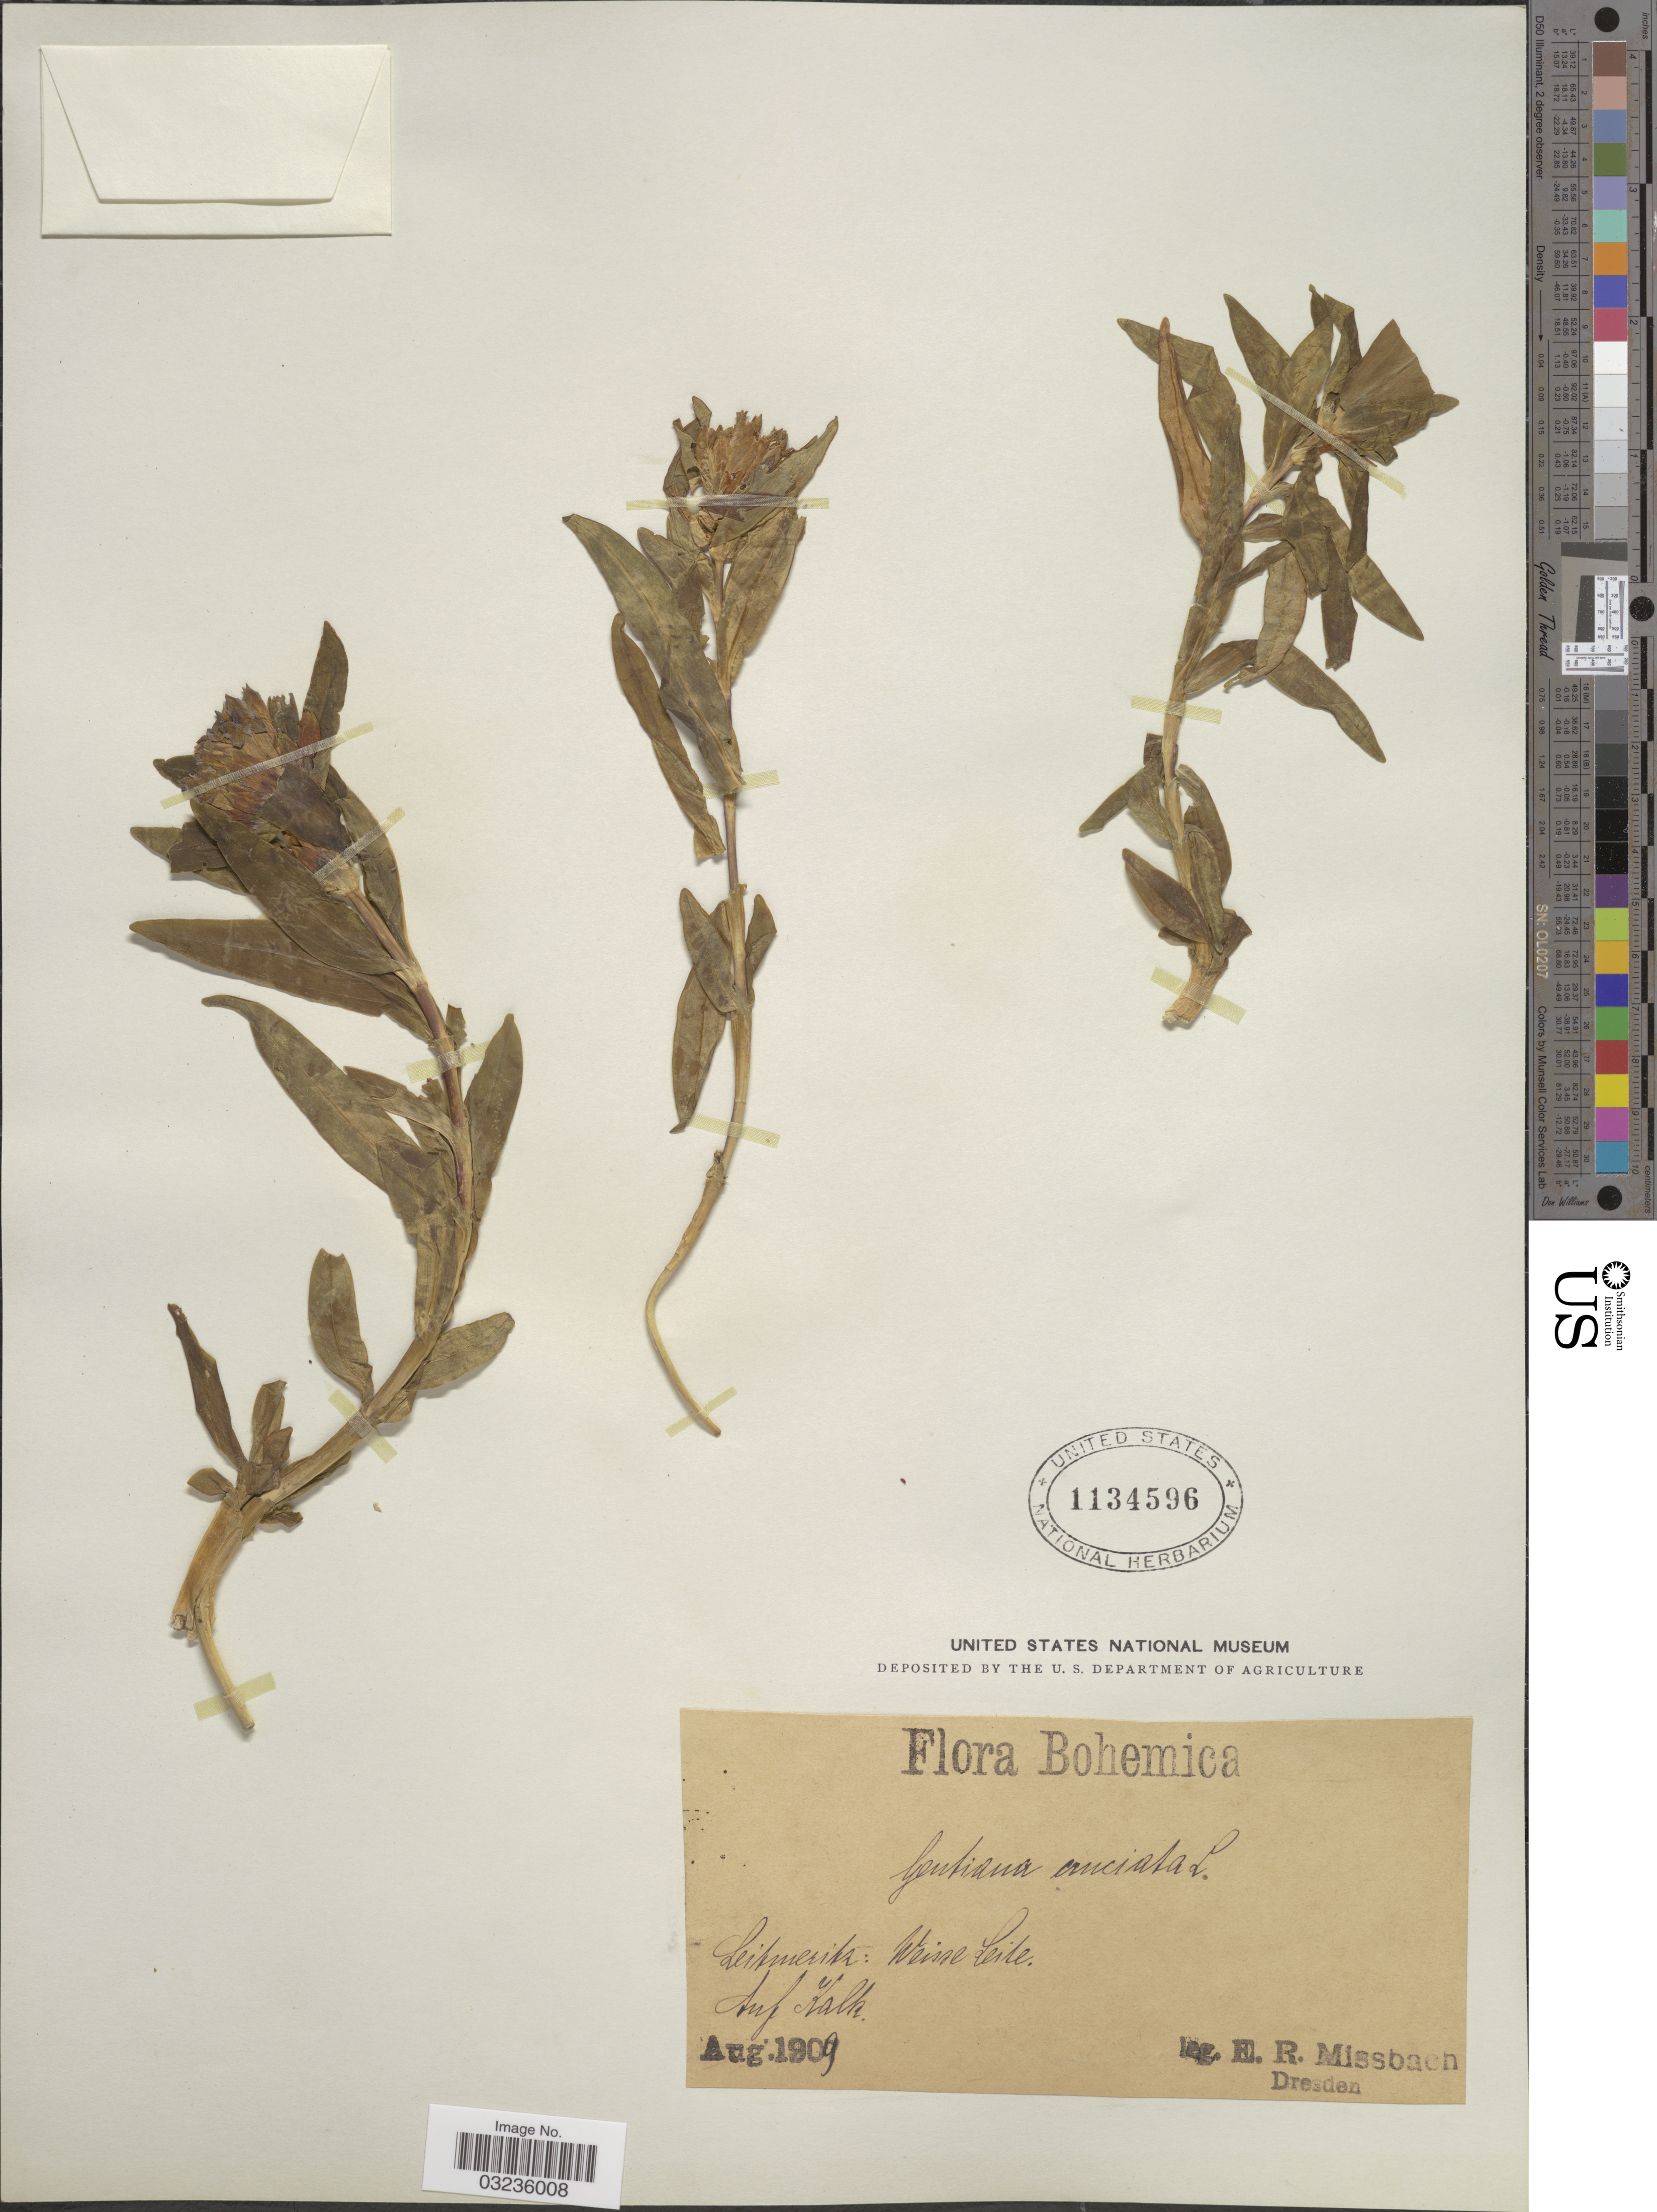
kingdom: Plantae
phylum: Tracheophyta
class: Magnoliopsida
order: Gentianales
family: Gentianaceae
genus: Gentiana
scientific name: Gentiana cruciata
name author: L.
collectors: E. Missbach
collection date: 1909-08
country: Czechia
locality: Bohemica. Leitmeritz: Weisse Leite, auf Kalk.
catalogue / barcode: US 1134596